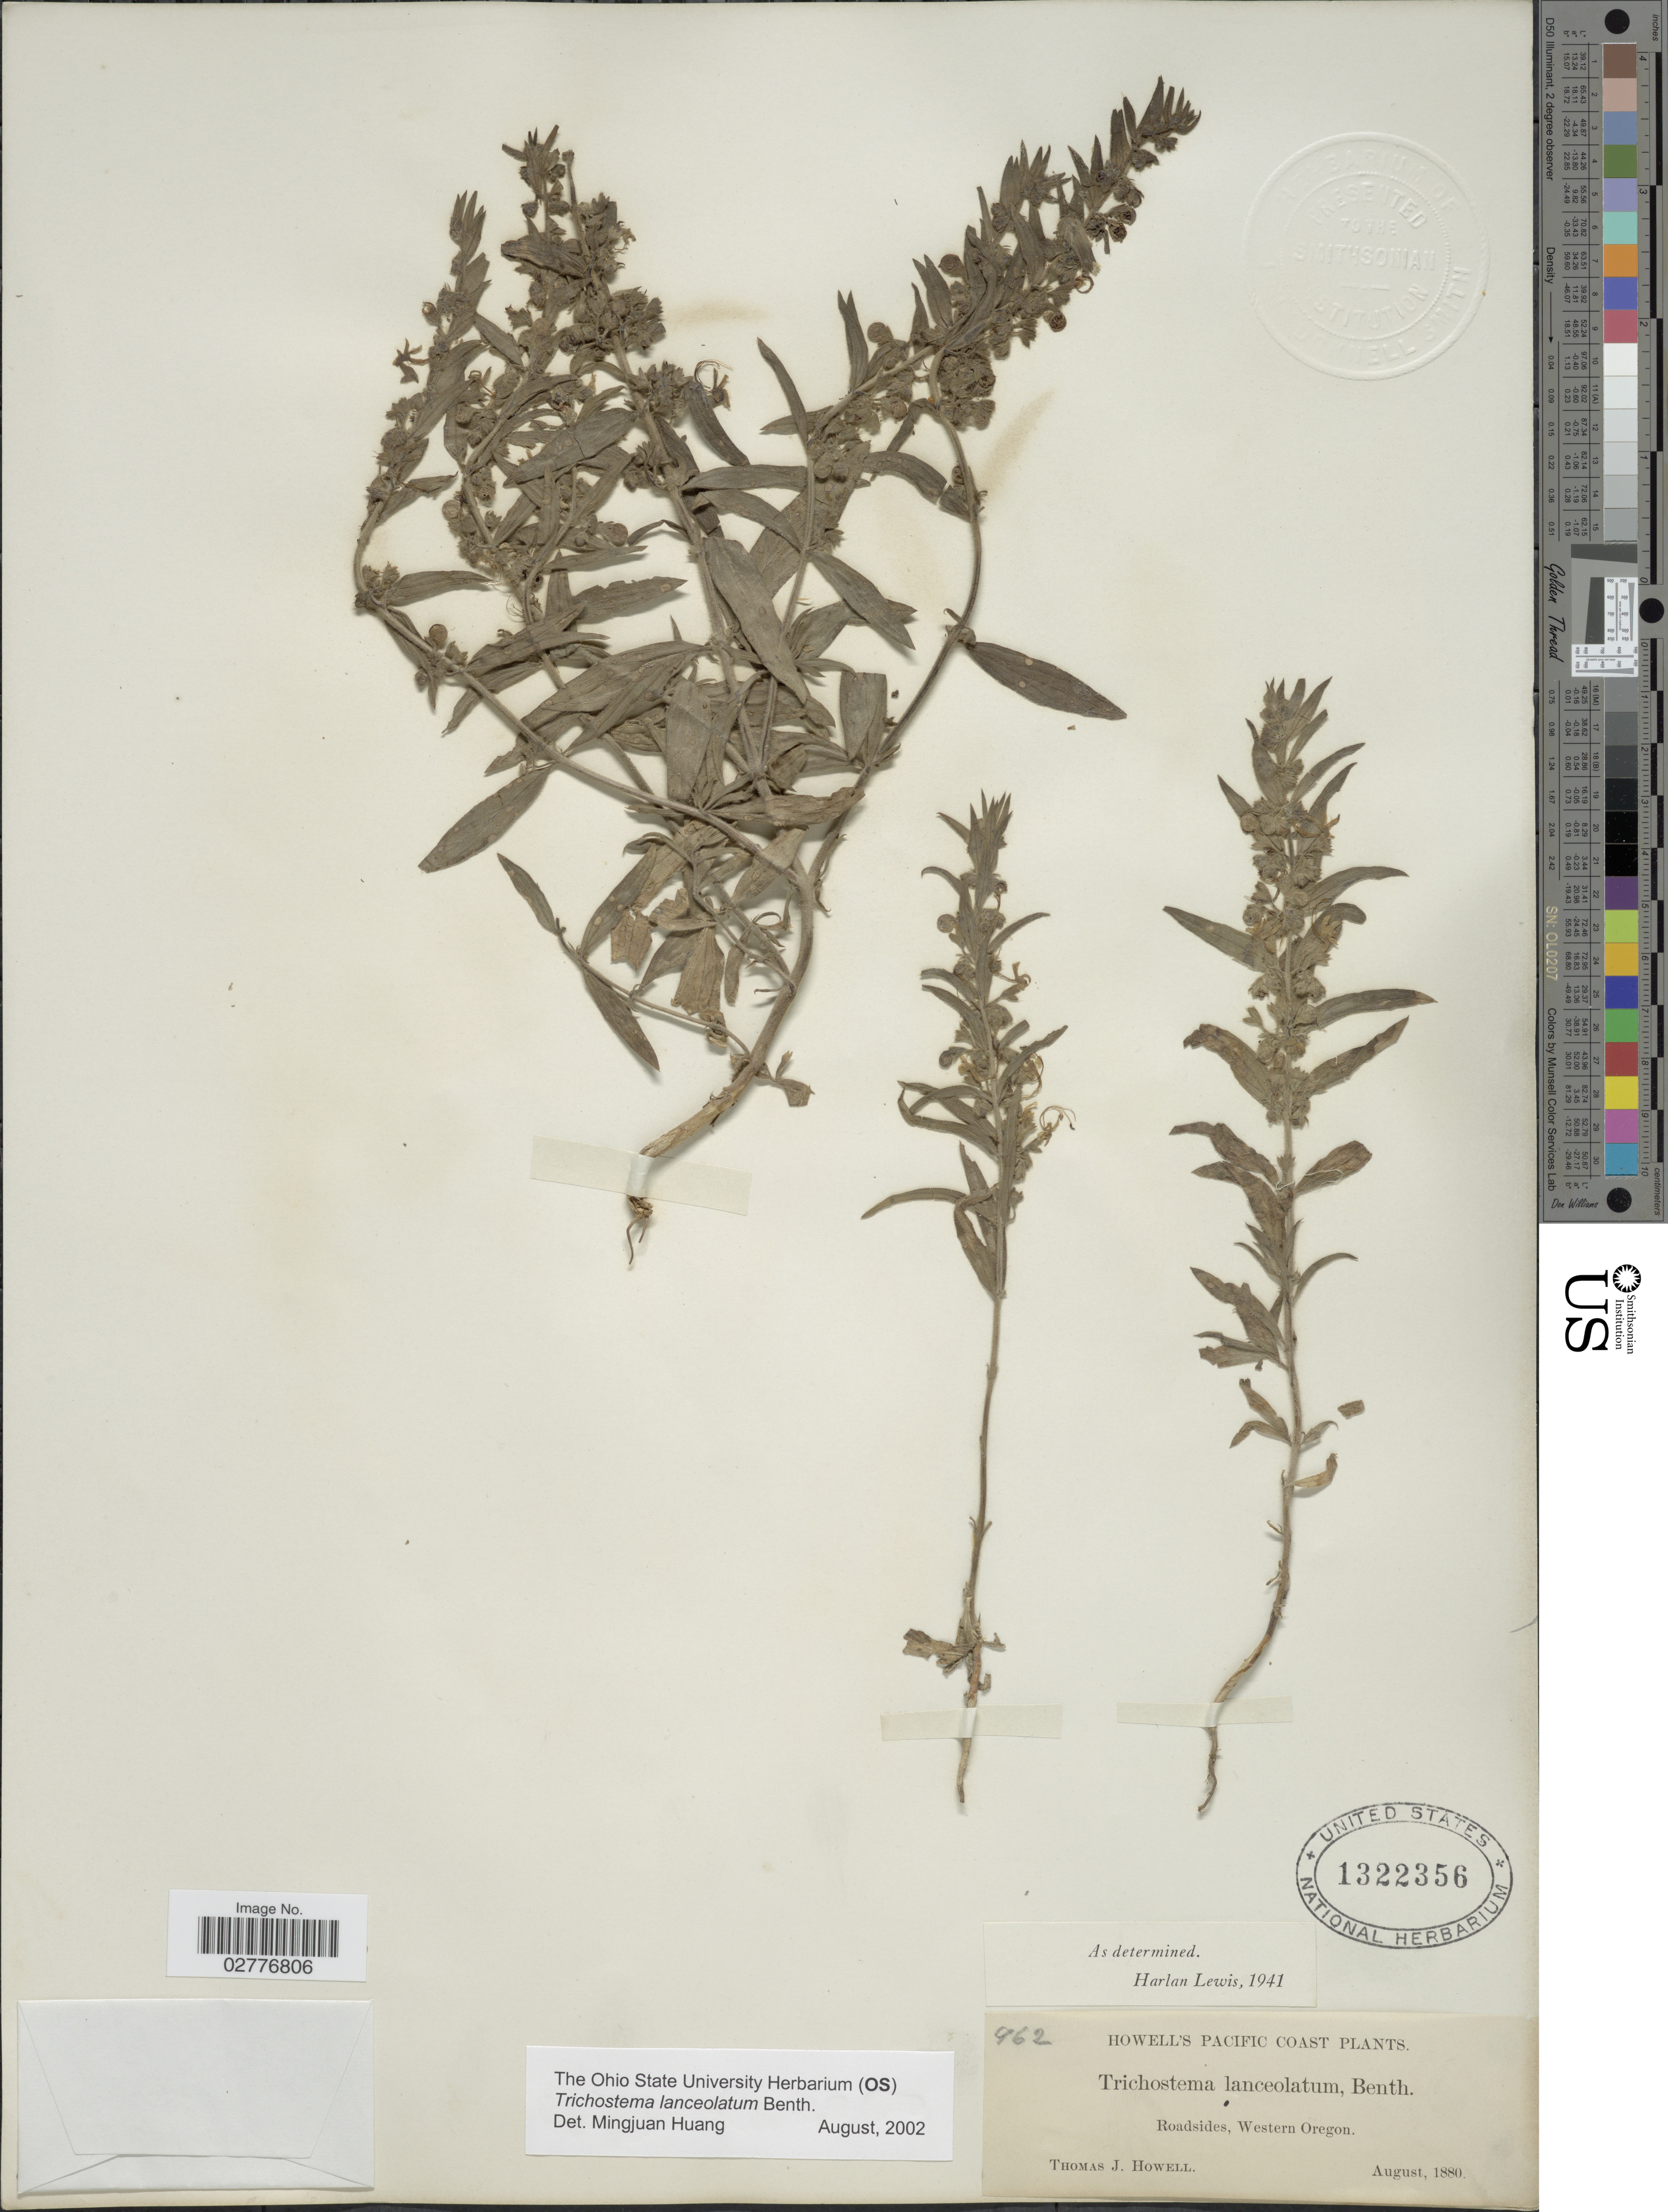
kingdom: Plantae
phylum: Tracheophyta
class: Magnoliopsida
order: Lamiales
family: Lamiaceae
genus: Trichostema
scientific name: Trichostema lanceolatum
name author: Benth.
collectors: T. J. Howell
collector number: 962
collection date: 1880-08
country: United States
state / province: Oregon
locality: Pacific Coast. Roadsides, Western Oregon.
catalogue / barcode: US 1322356